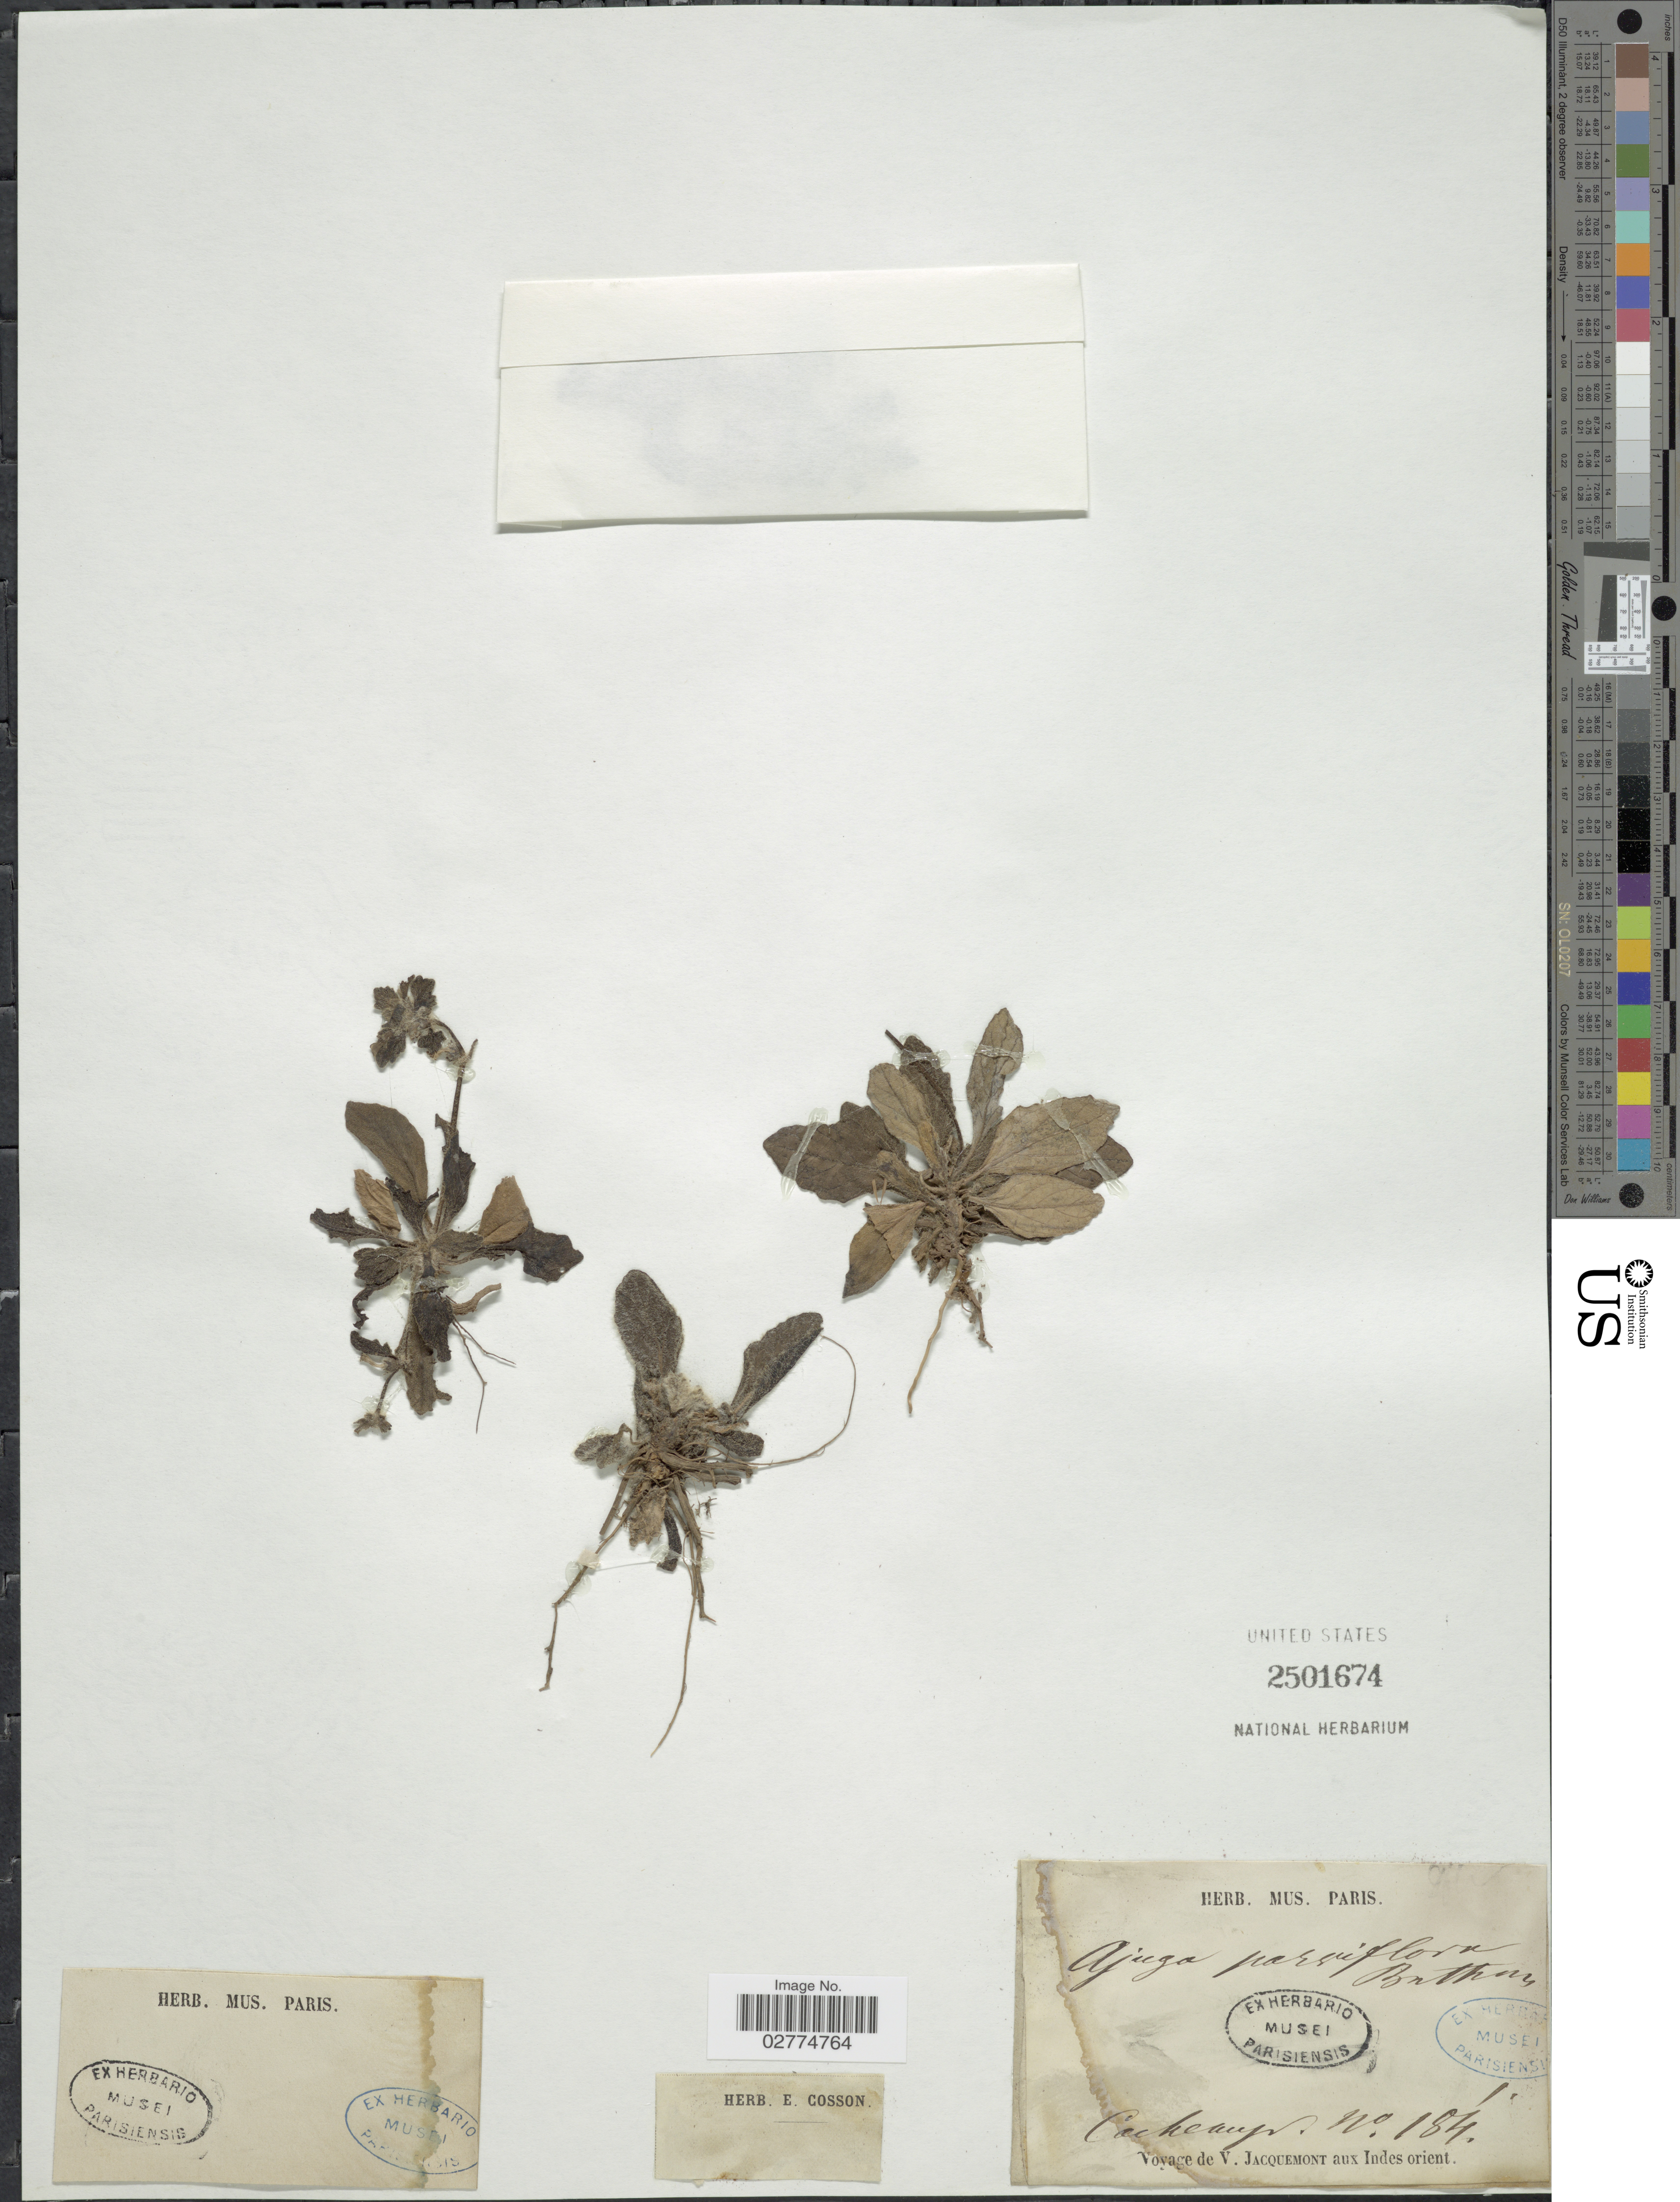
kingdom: Plantae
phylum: Tracheophyta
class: Magnoliopsida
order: Lamiales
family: Lamiaceae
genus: Ajuga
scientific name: Ajuga parviflora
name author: Benth.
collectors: V. Jacquemont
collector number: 184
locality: Cachemyr, Indes orient.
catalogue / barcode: US 2501674